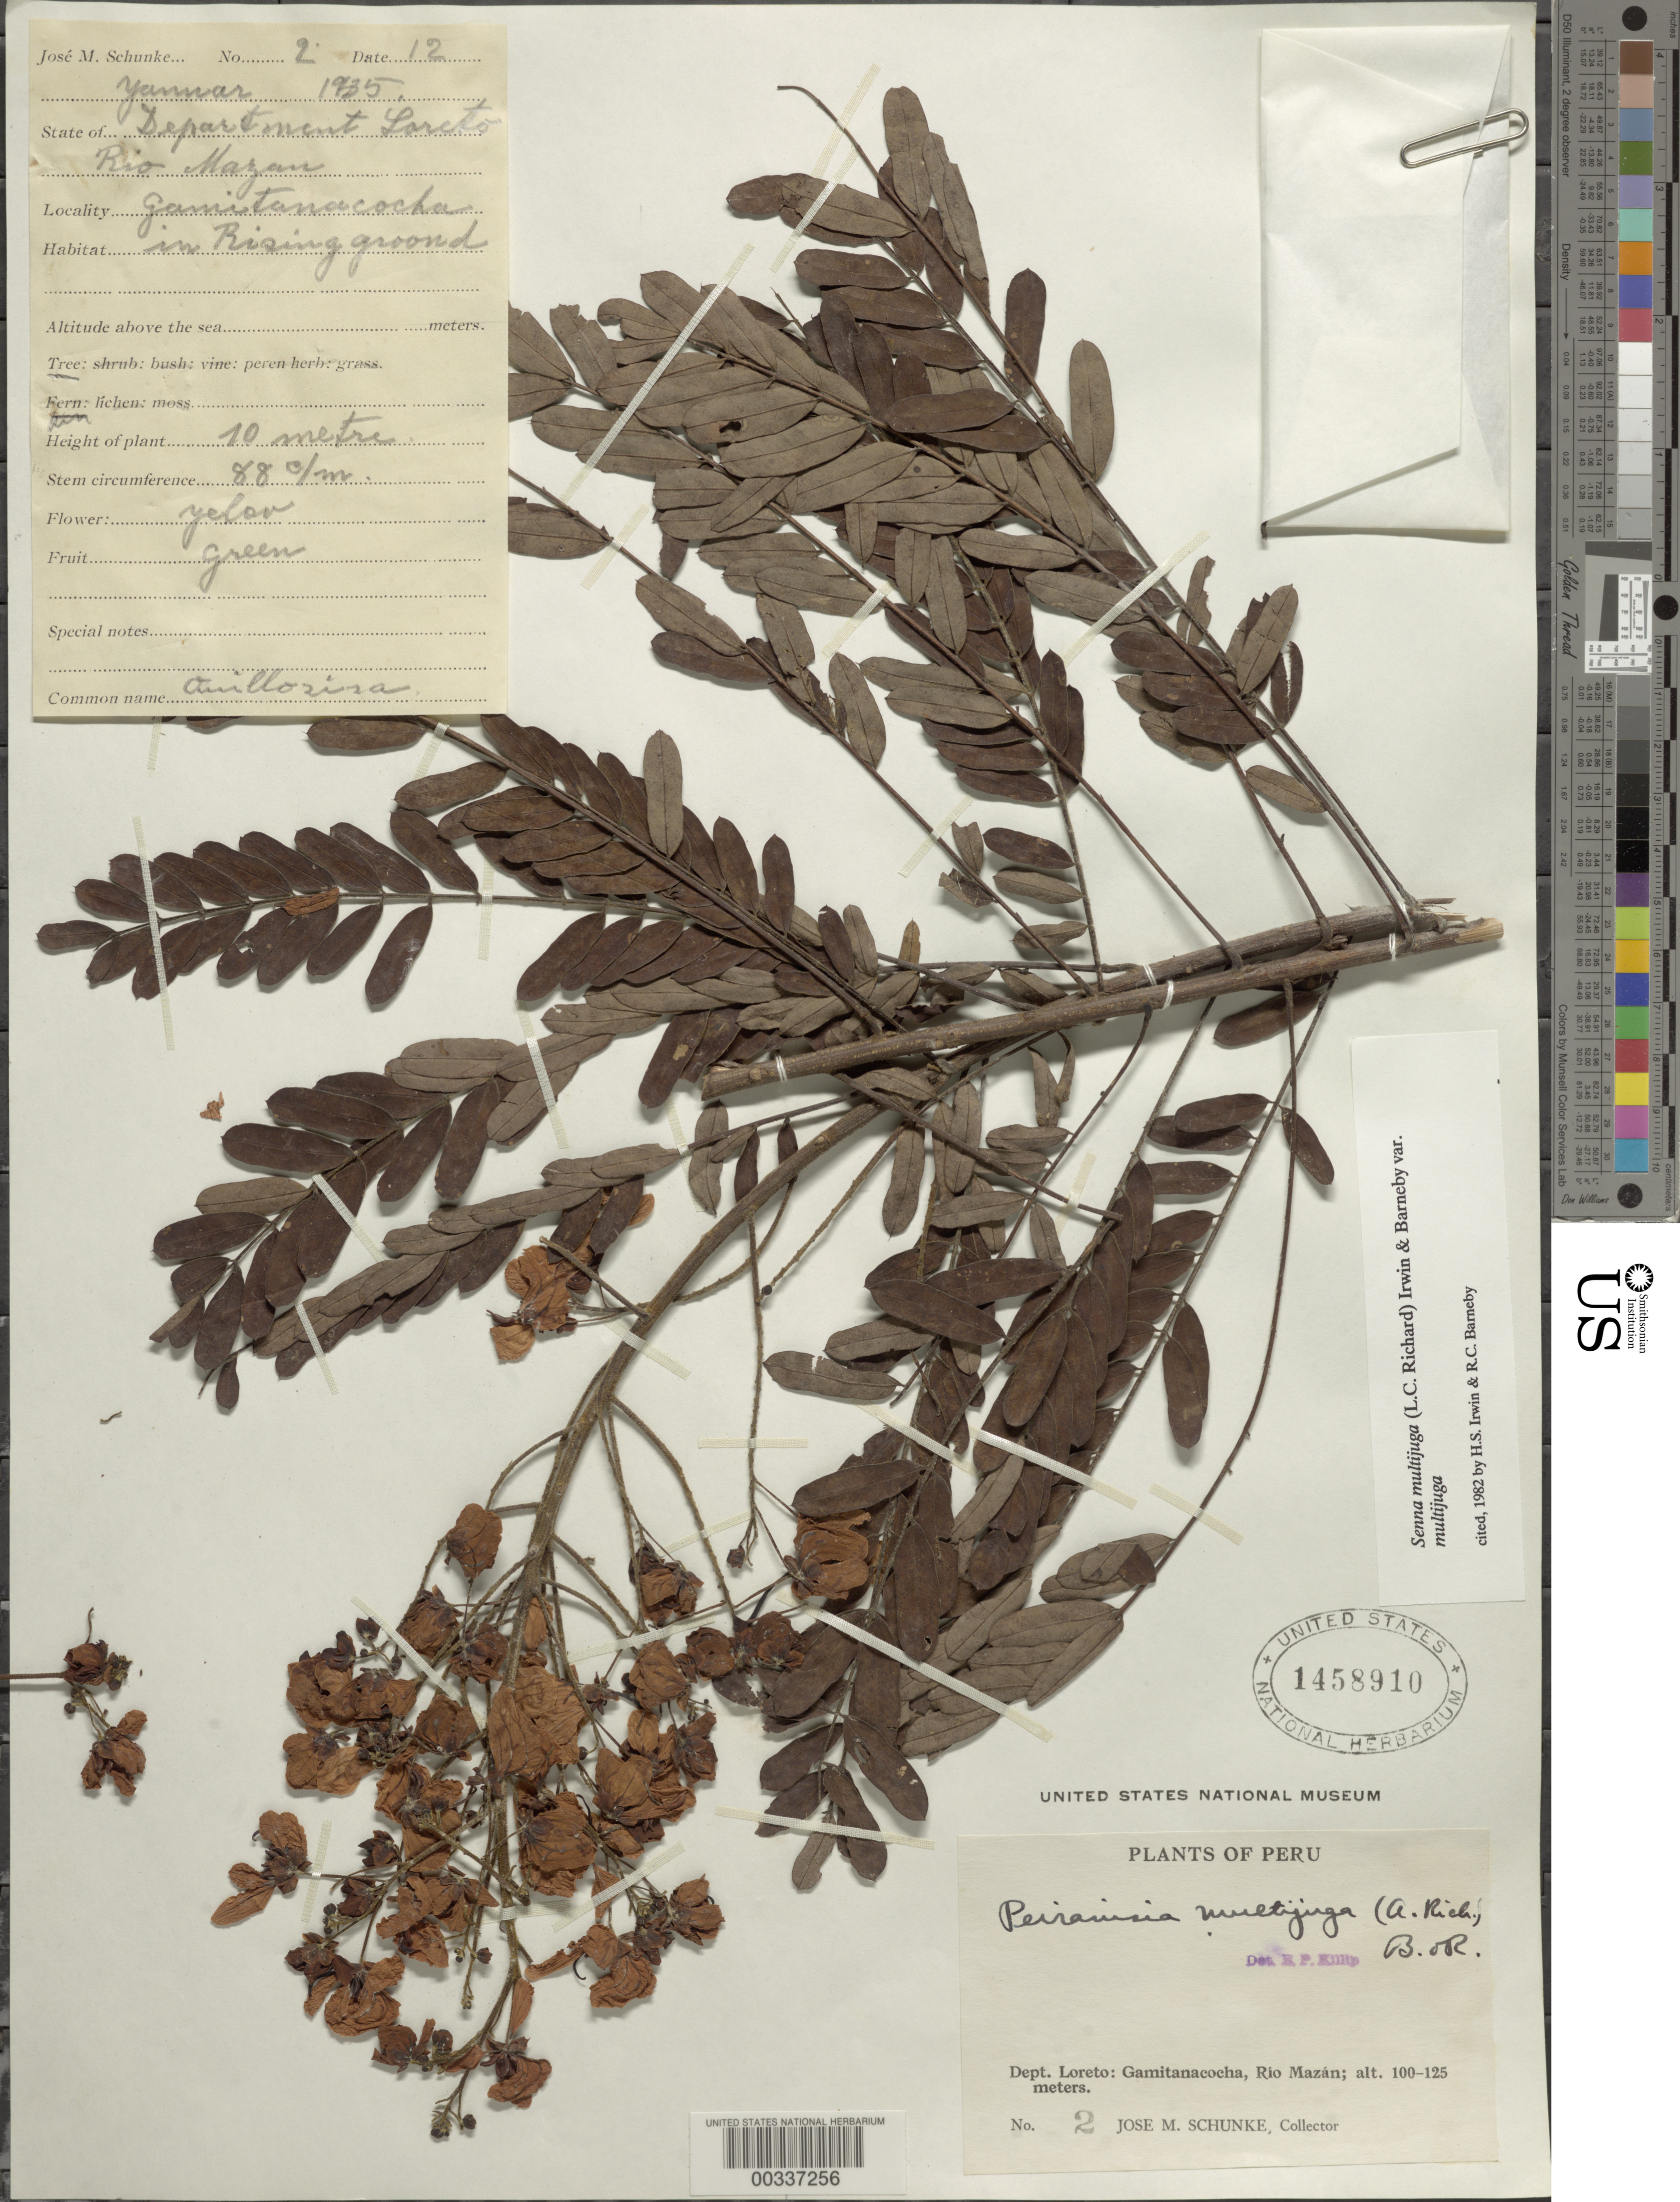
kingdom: Plantae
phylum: Tracheophyta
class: Magnoliopsida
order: Fabales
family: Fabaceae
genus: Senna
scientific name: Senna multijuga var. multijuga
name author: (Rich.) H.S. Irwin & Barneby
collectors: J. Schunke Vigo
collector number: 2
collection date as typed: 12 Jan 1935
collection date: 1935-01-12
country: Peru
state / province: Loreto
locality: Gamitanacocha, rio mazan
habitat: Rising ground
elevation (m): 100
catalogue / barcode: US 1458910